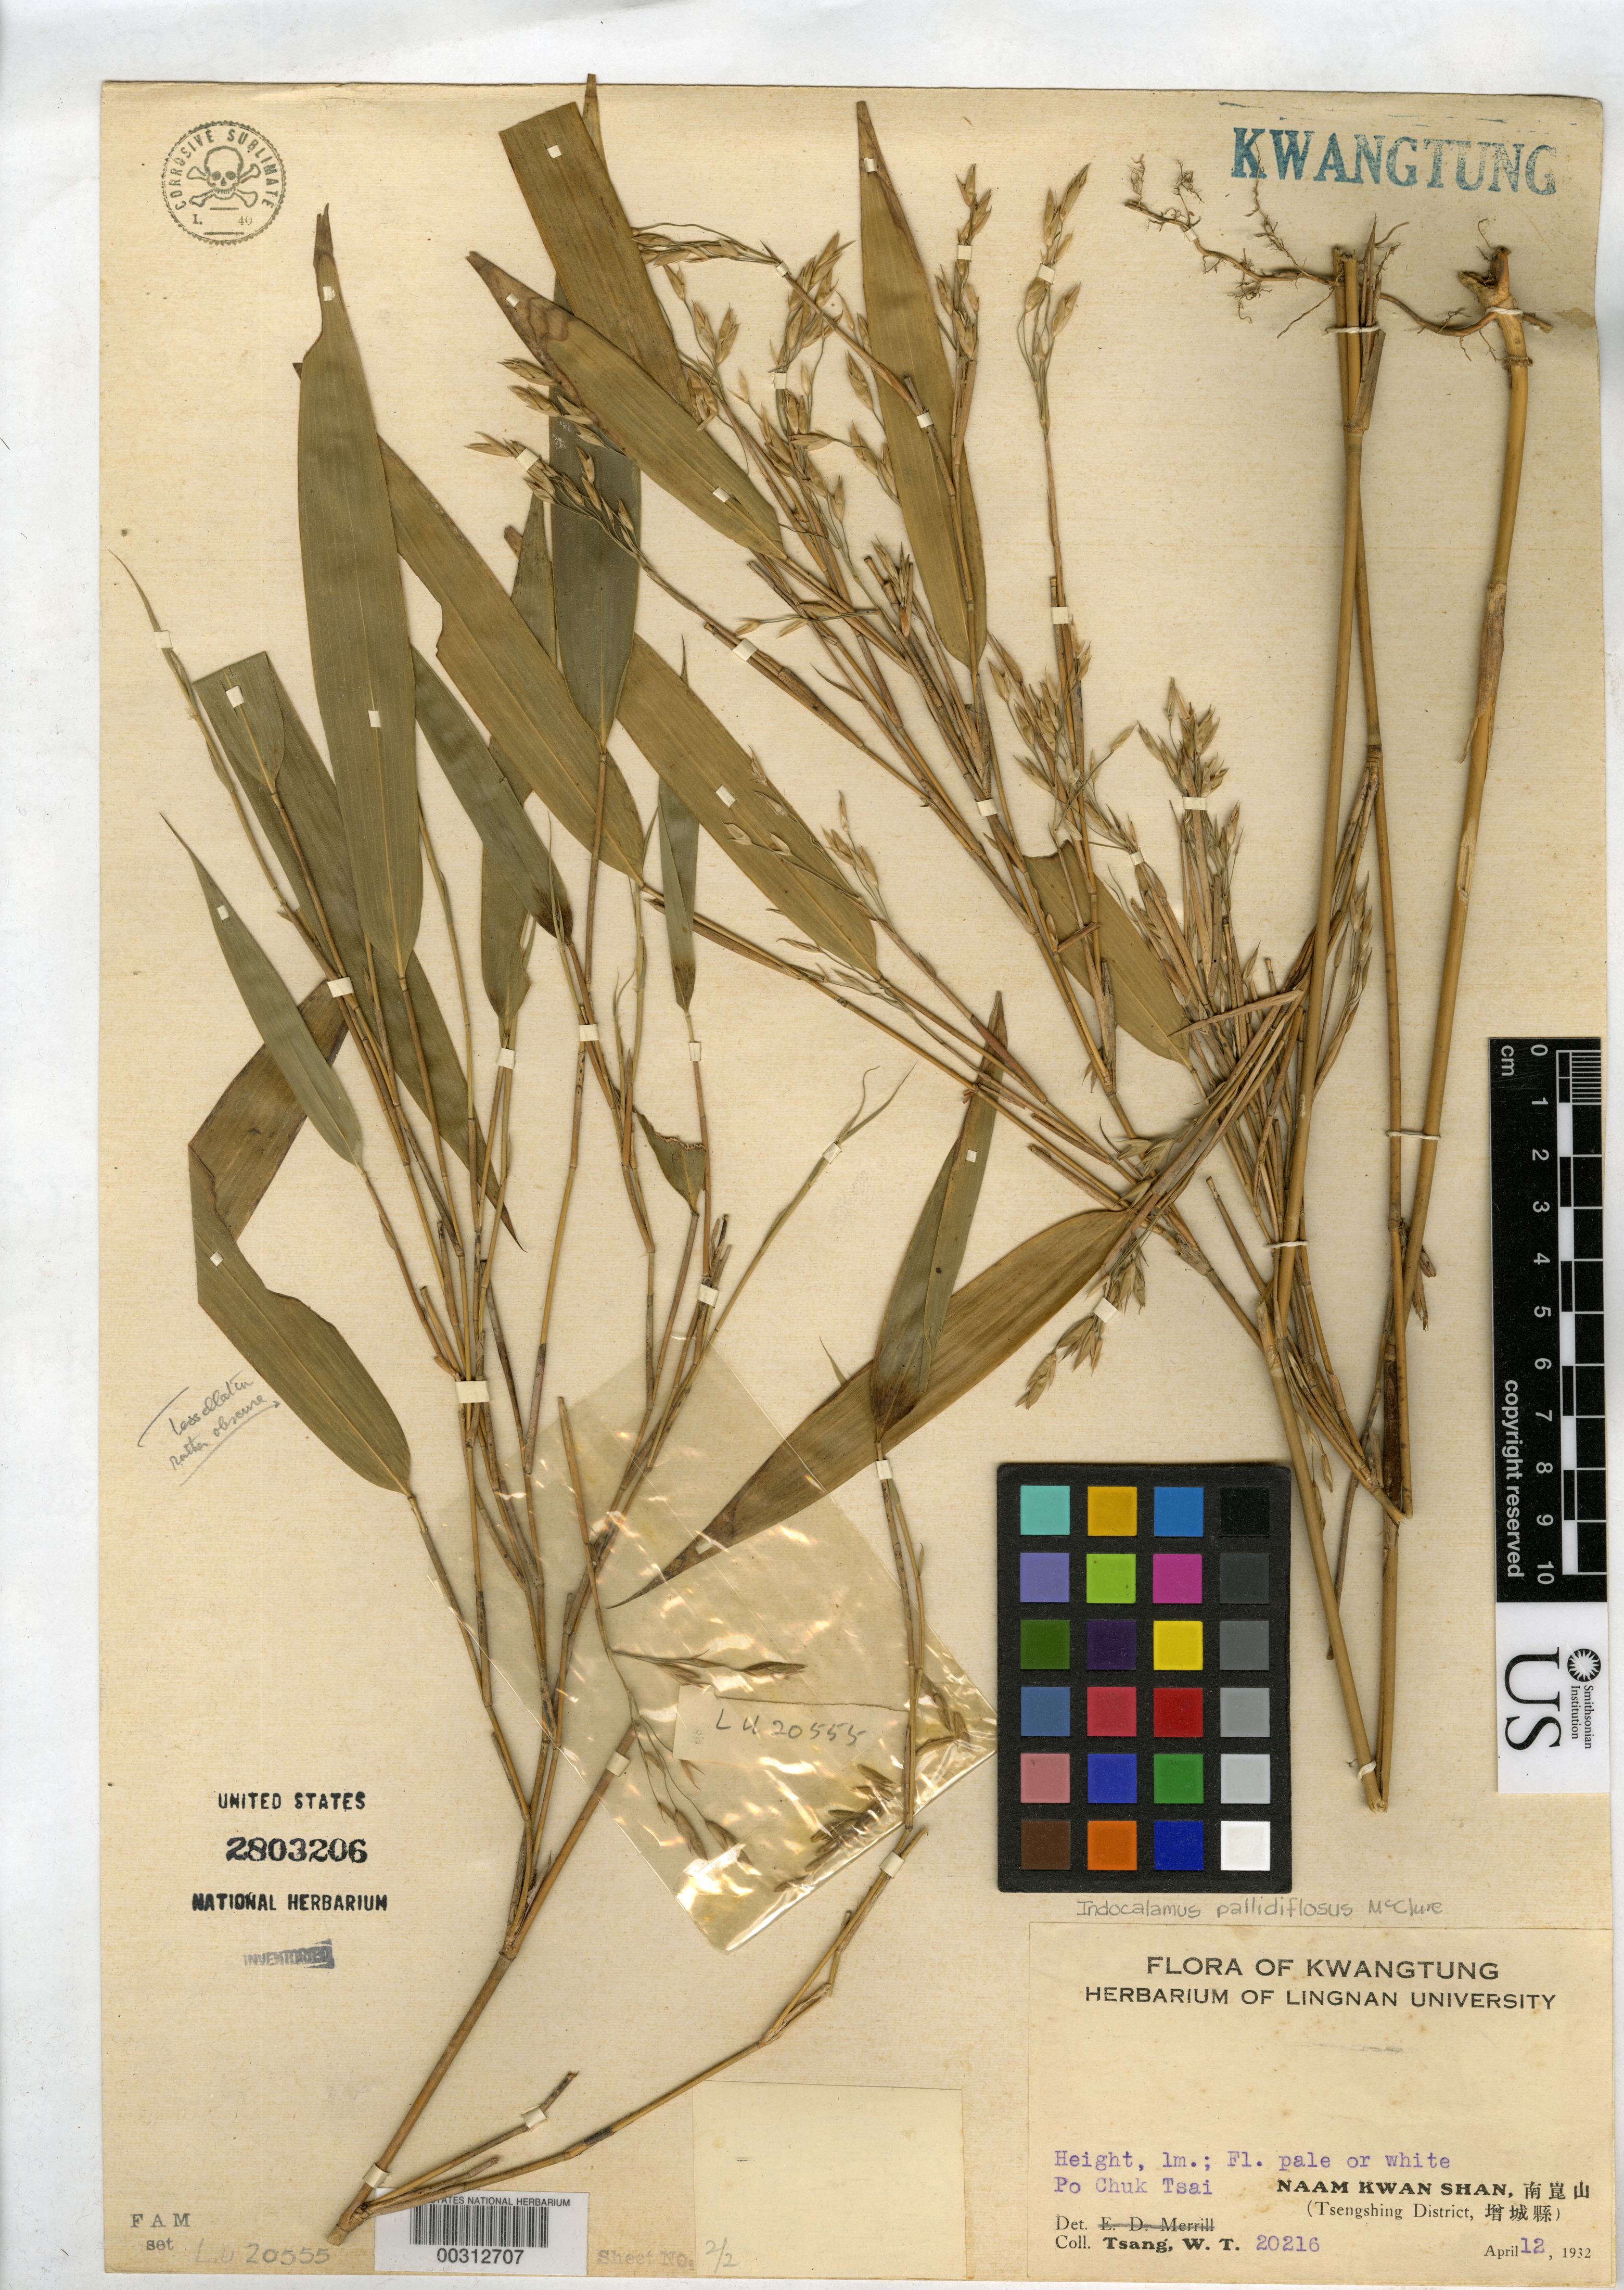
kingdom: Plantae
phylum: Tracheophyta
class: Liliopsida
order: Poales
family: Poaceae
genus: Indocalamus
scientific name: Indocalamus pallidiflorus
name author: McClure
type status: Isotype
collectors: W. T. Tsang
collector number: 20216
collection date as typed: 12 Apr 1932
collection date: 1932-04-12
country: China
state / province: Guangdong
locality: Naam kwan shan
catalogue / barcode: US 2803206